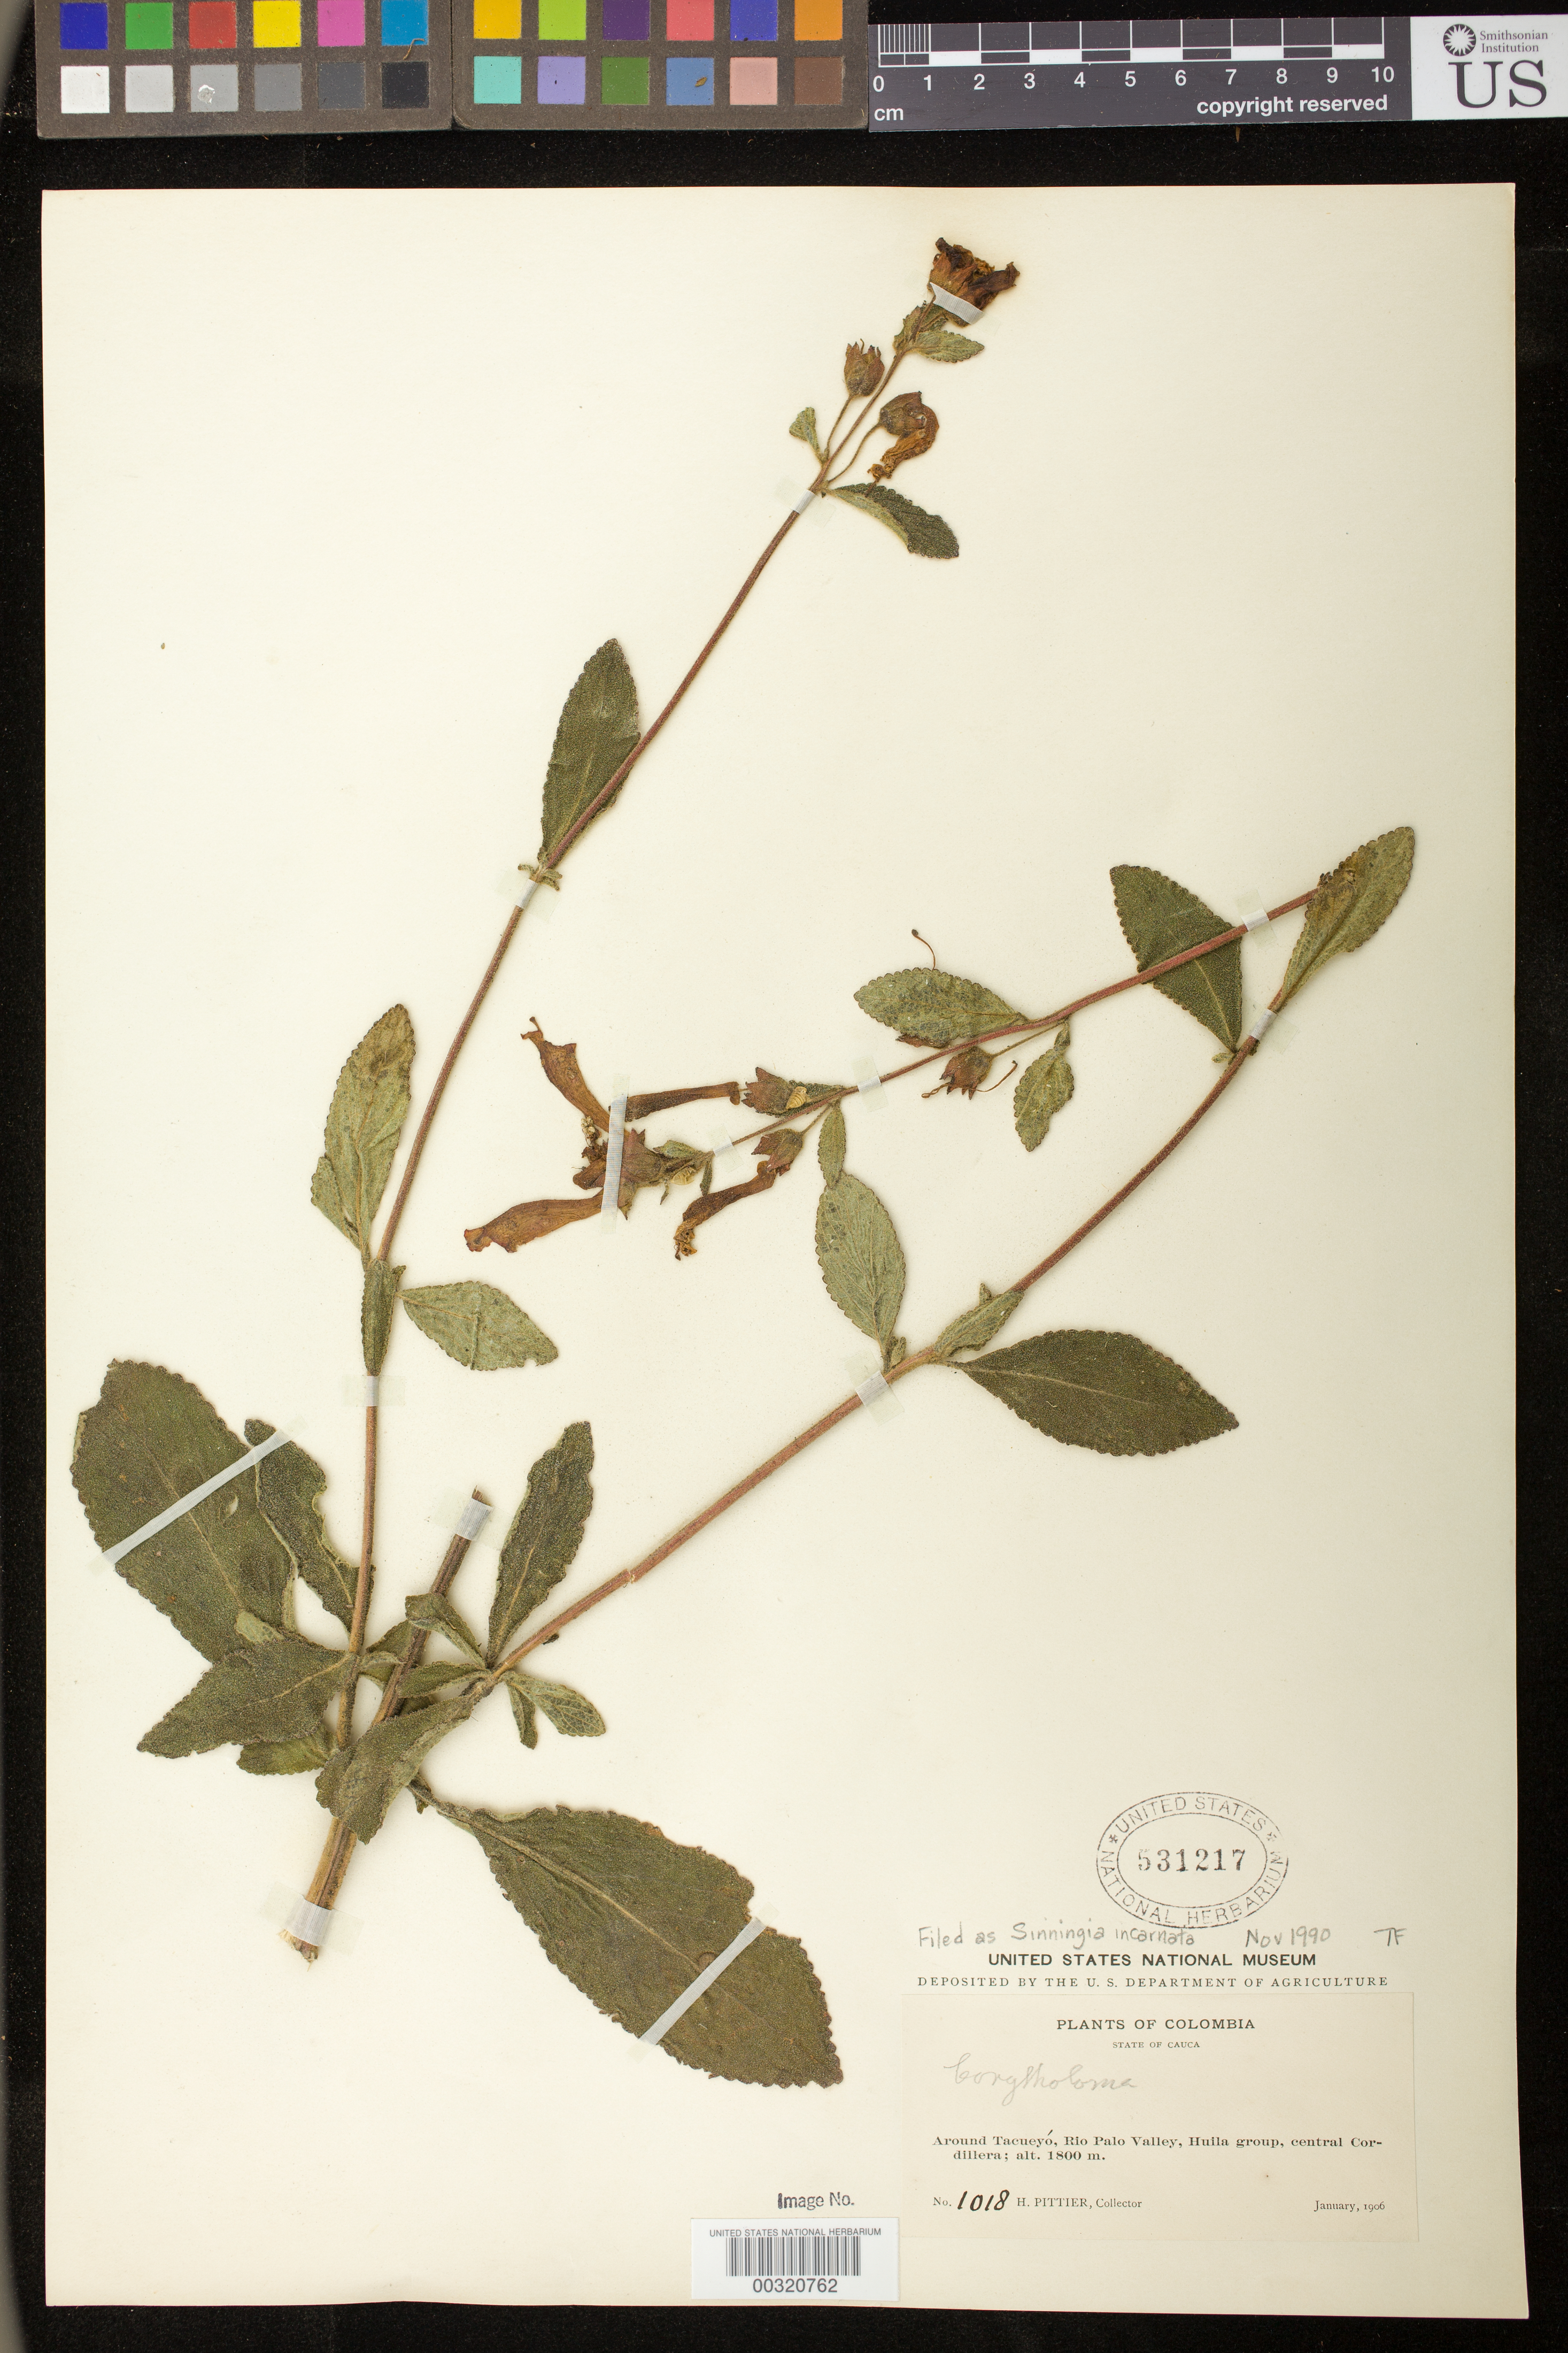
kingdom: Plantae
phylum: Tracheophyta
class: Magnoliopsida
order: Lamiales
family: Gesneriaceae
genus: Sinningia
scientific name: Sinningia incarnata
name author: (Aubl.) D.L. Denham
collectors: H. F. Pittier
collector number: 1018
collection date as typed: Jan 1906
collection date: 1906-01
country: Colombia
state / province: Cauca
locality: Around Tacueyo, Rio Palo valley, Huila group, Central Cordillera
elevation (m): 1800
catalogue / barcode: US 531217